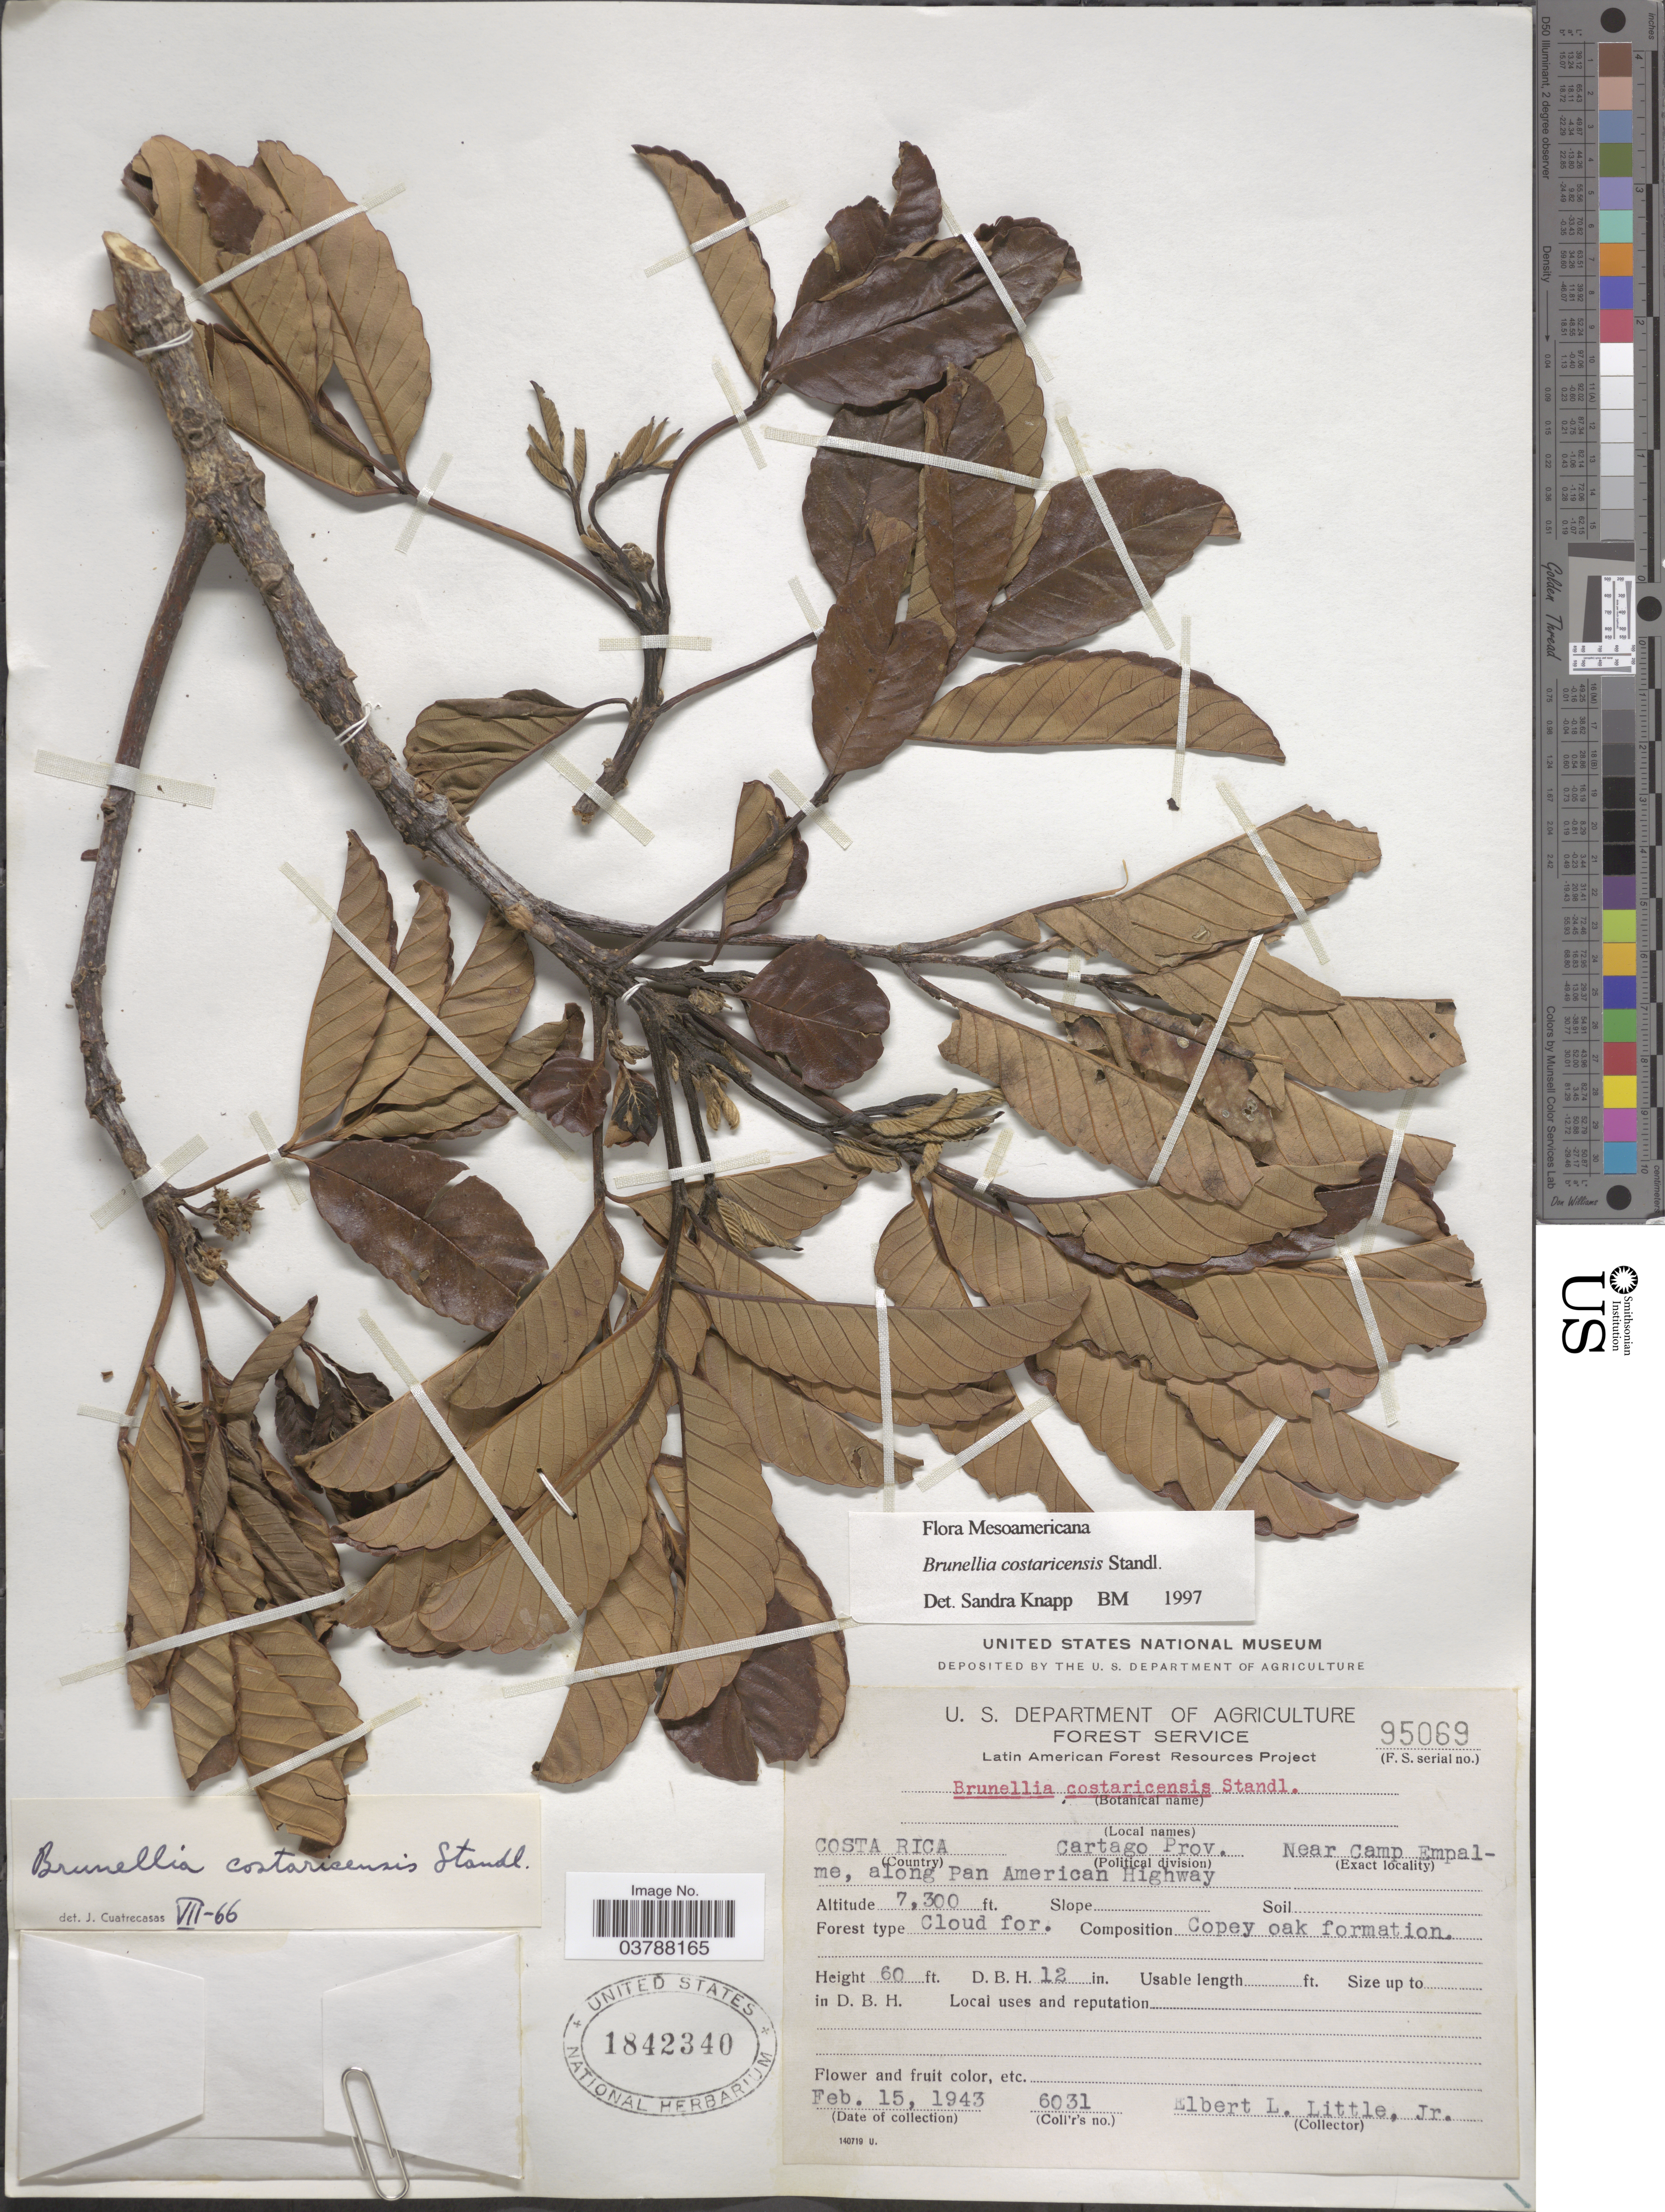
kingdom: Plantae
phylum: Tracheophyta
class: Magnoliopsida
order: Oxalidales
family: Brunelliaceae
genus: Brunellia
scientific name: Brunellia costaricensis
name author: Standl.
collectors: E. L. Little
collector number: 6031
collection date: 1943-02-15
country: Costa Rica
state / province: Cartago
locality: Near Camp Empalme, along Pan American Highway.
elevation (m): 2225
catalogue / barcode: US 1842340